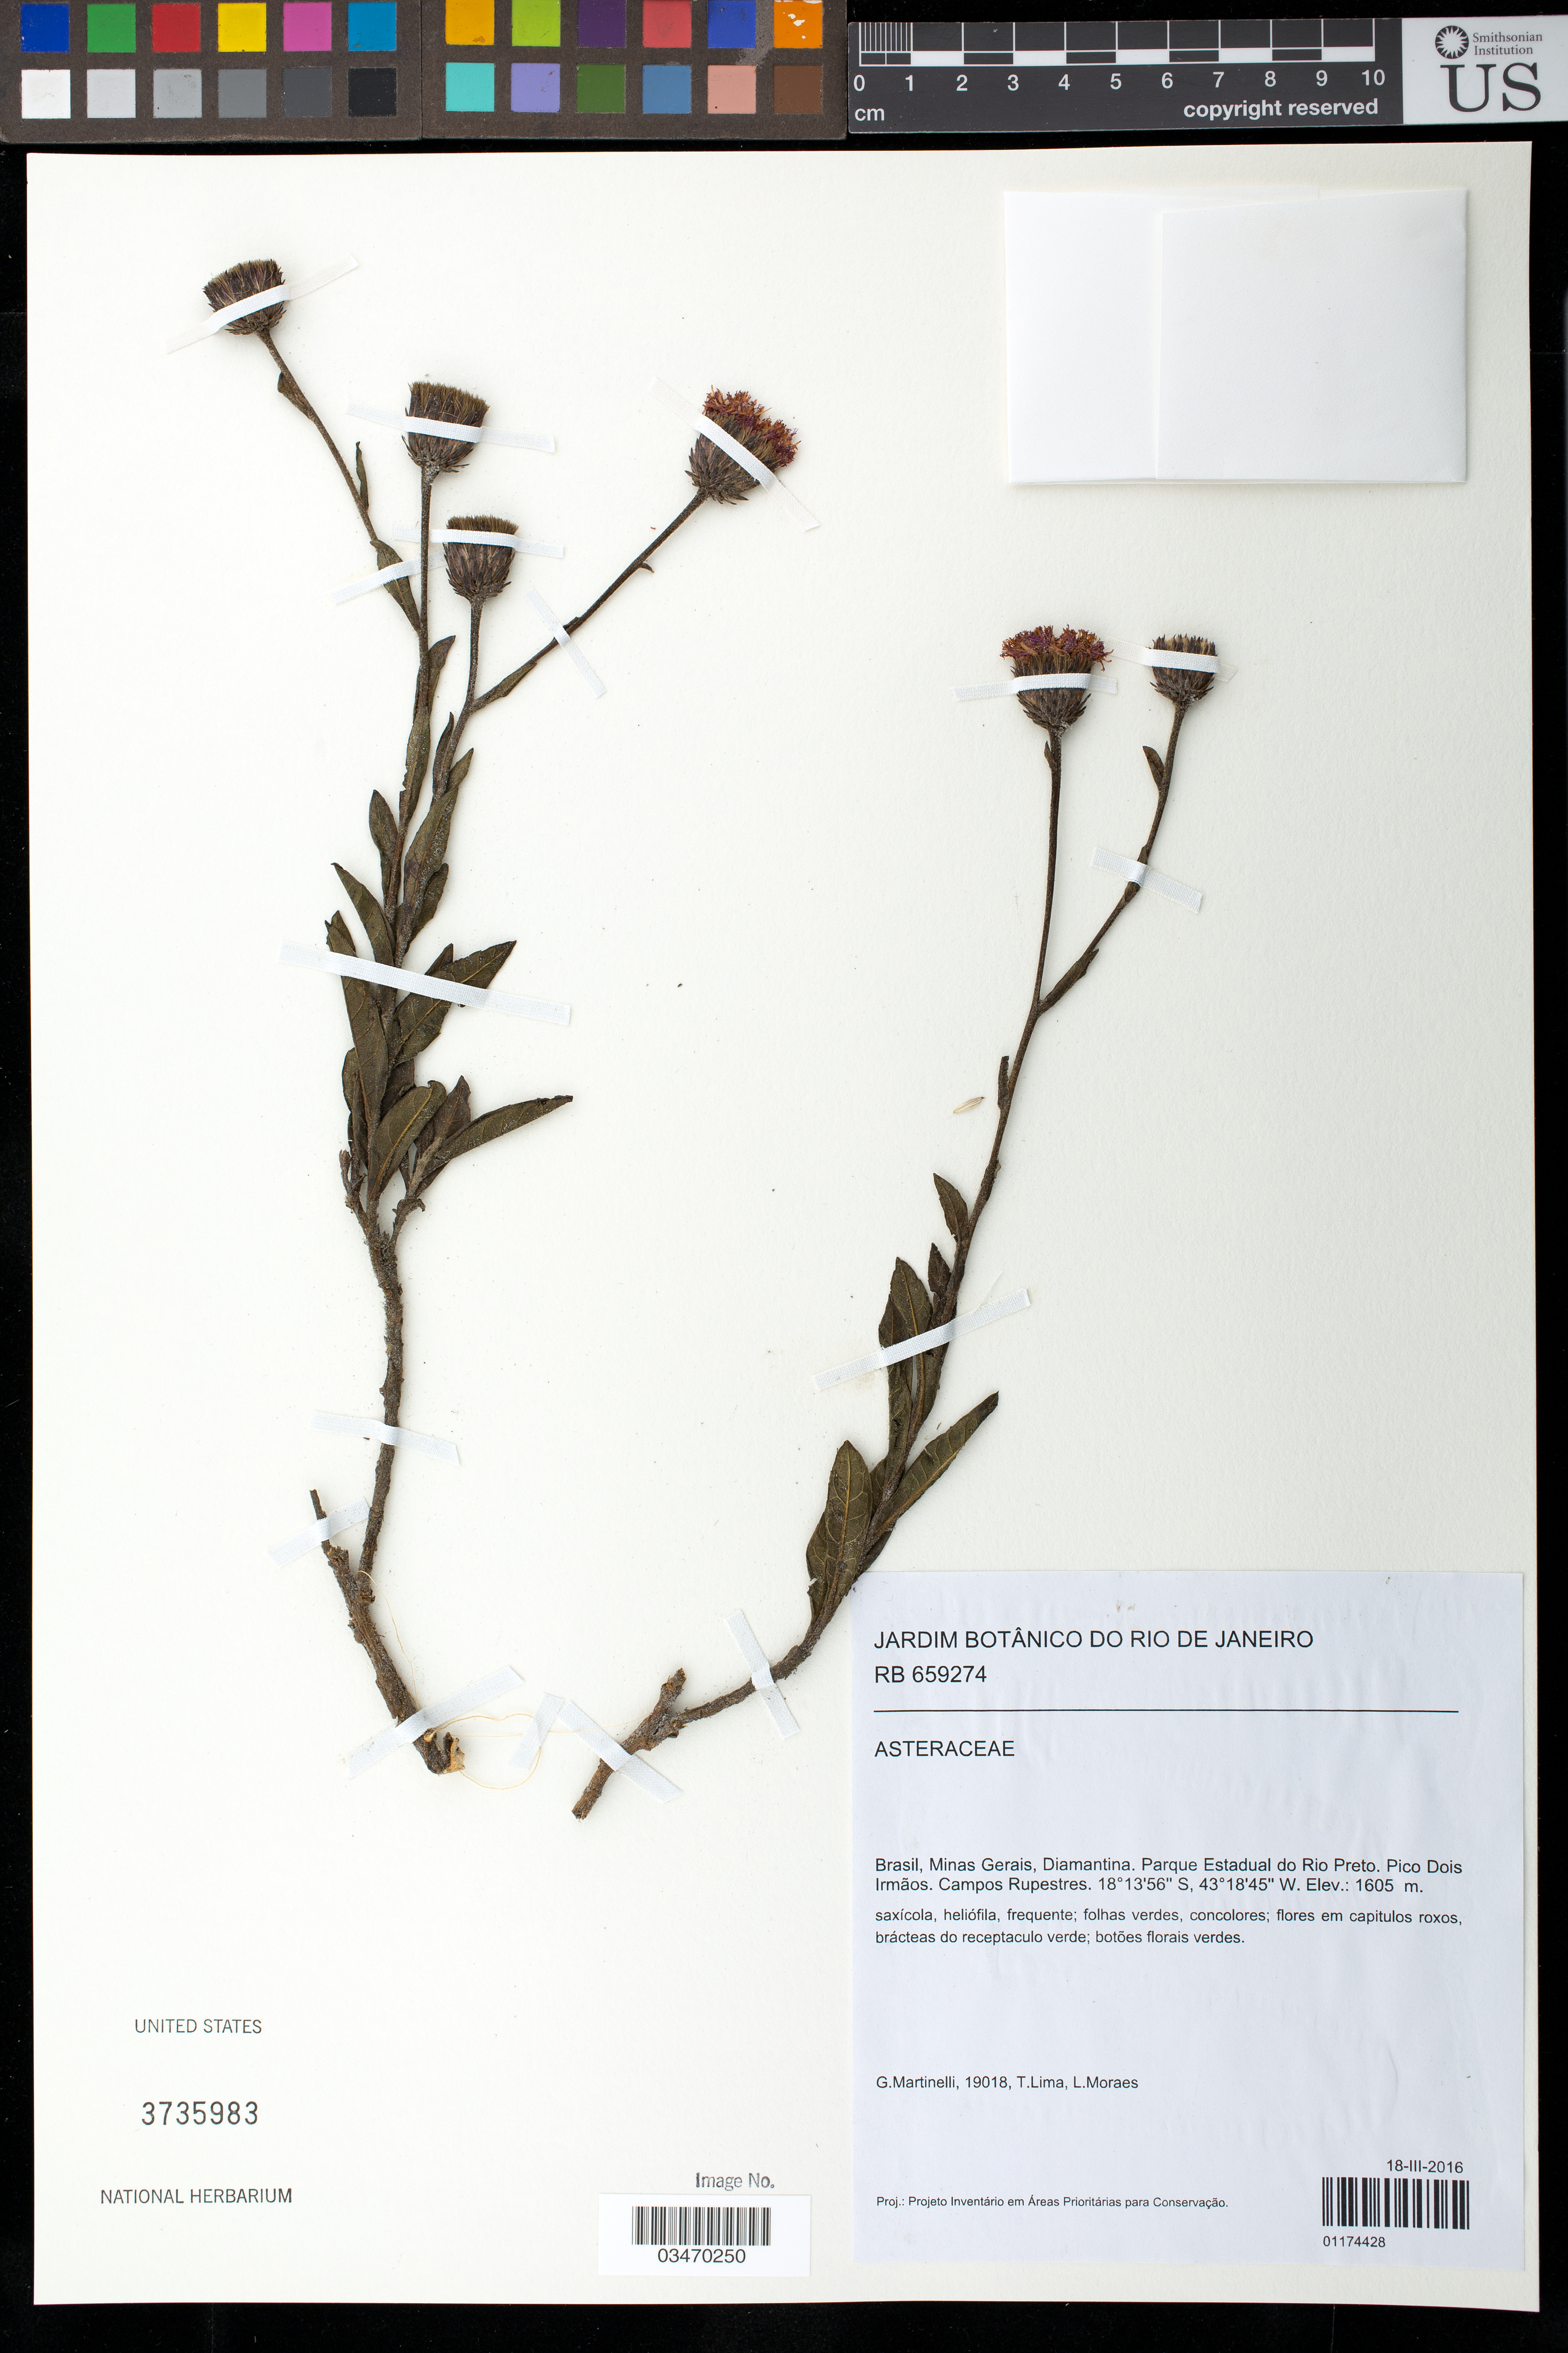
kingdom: Plantae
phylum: Tracheophyta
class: Magnoliopsida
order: Asterales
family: Asteraceae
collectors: G. Martinelli, T. Lima & L. Moraes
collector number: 19018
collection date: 2016-03-18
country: Brazil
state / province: Minas Gerais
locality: Diamantina, Parque Estadual do Rio Preto, Pico Dois Irmaos. Campos Rupestres.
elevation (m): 1550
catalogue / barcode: US 3735983